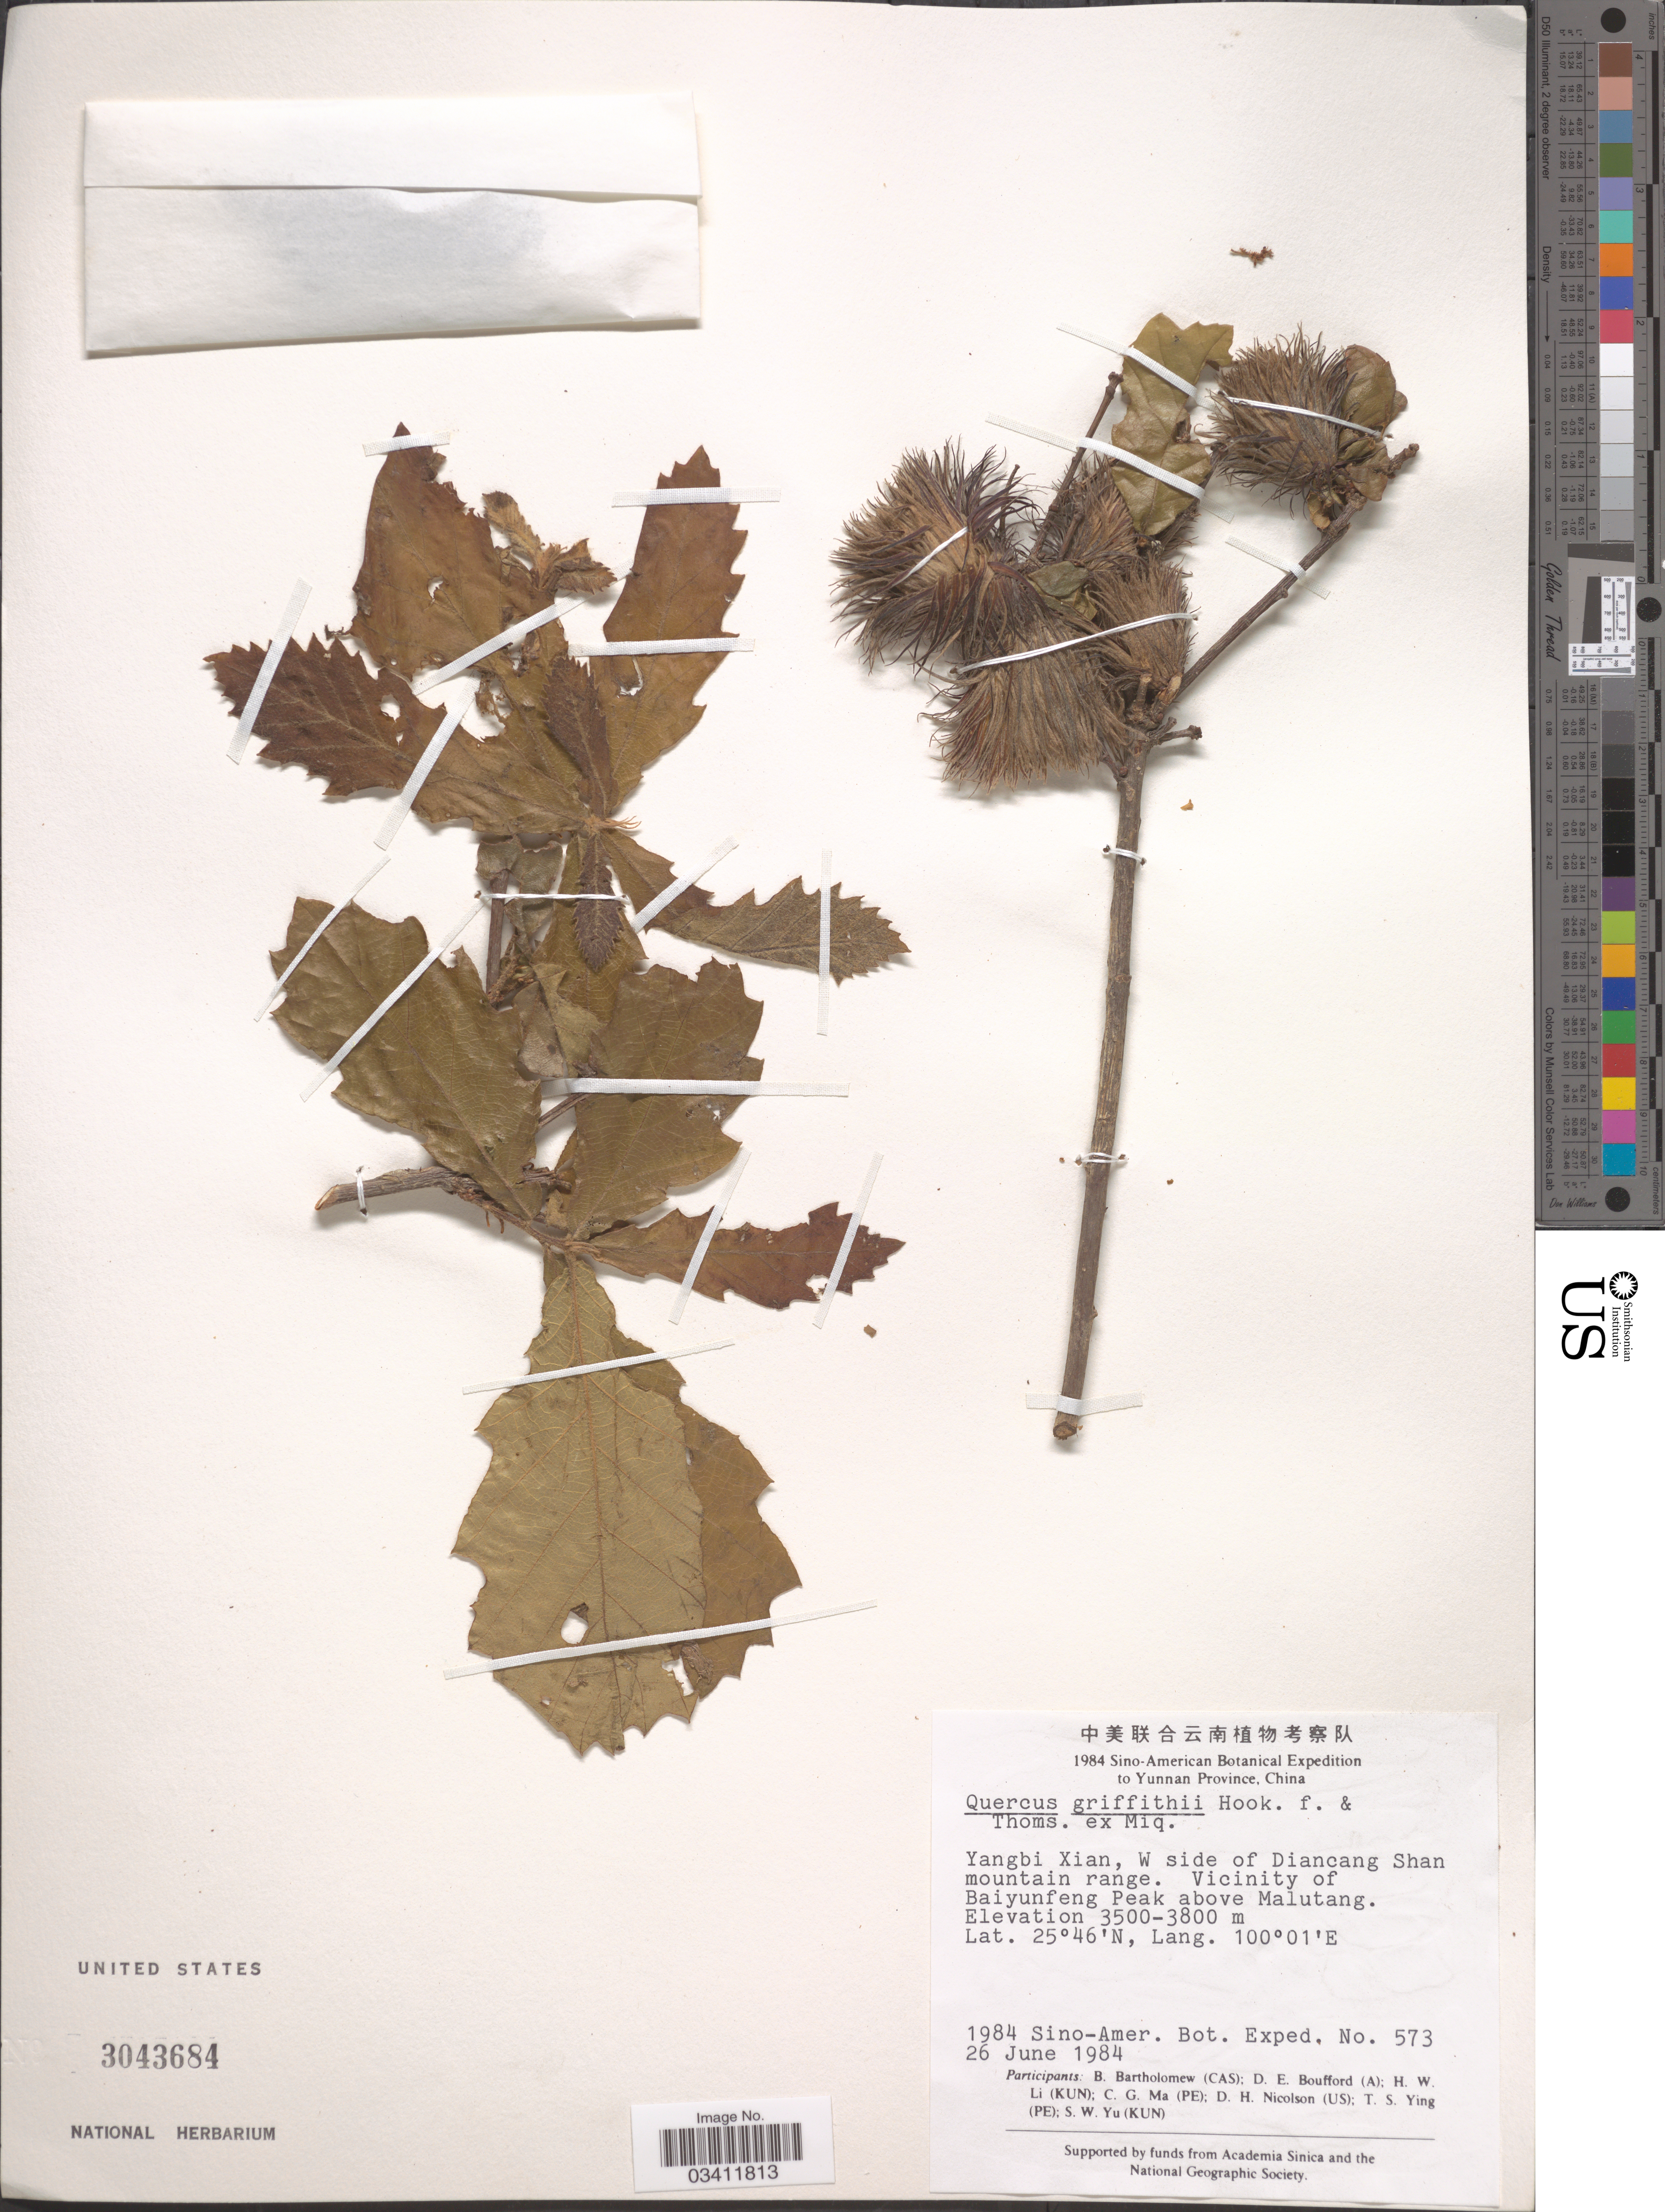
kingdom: Plantae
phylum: Tracheophyta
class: Magnoliopsida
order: Fagales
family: Fagaceae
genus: Quercus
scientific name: Quercus griffithii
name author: Hook. f. & Thomson ex Miq.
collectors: Sino-Amer. Bot. Exped. 1984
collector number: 573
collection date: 1984-06-26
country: China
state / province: Yunnan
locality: Yangbi Xian, W side of Diancang Shan mountain range. Vicinity of Baiyunfeng Peak above Malutang.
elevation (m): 3500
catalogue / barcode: US 3043684